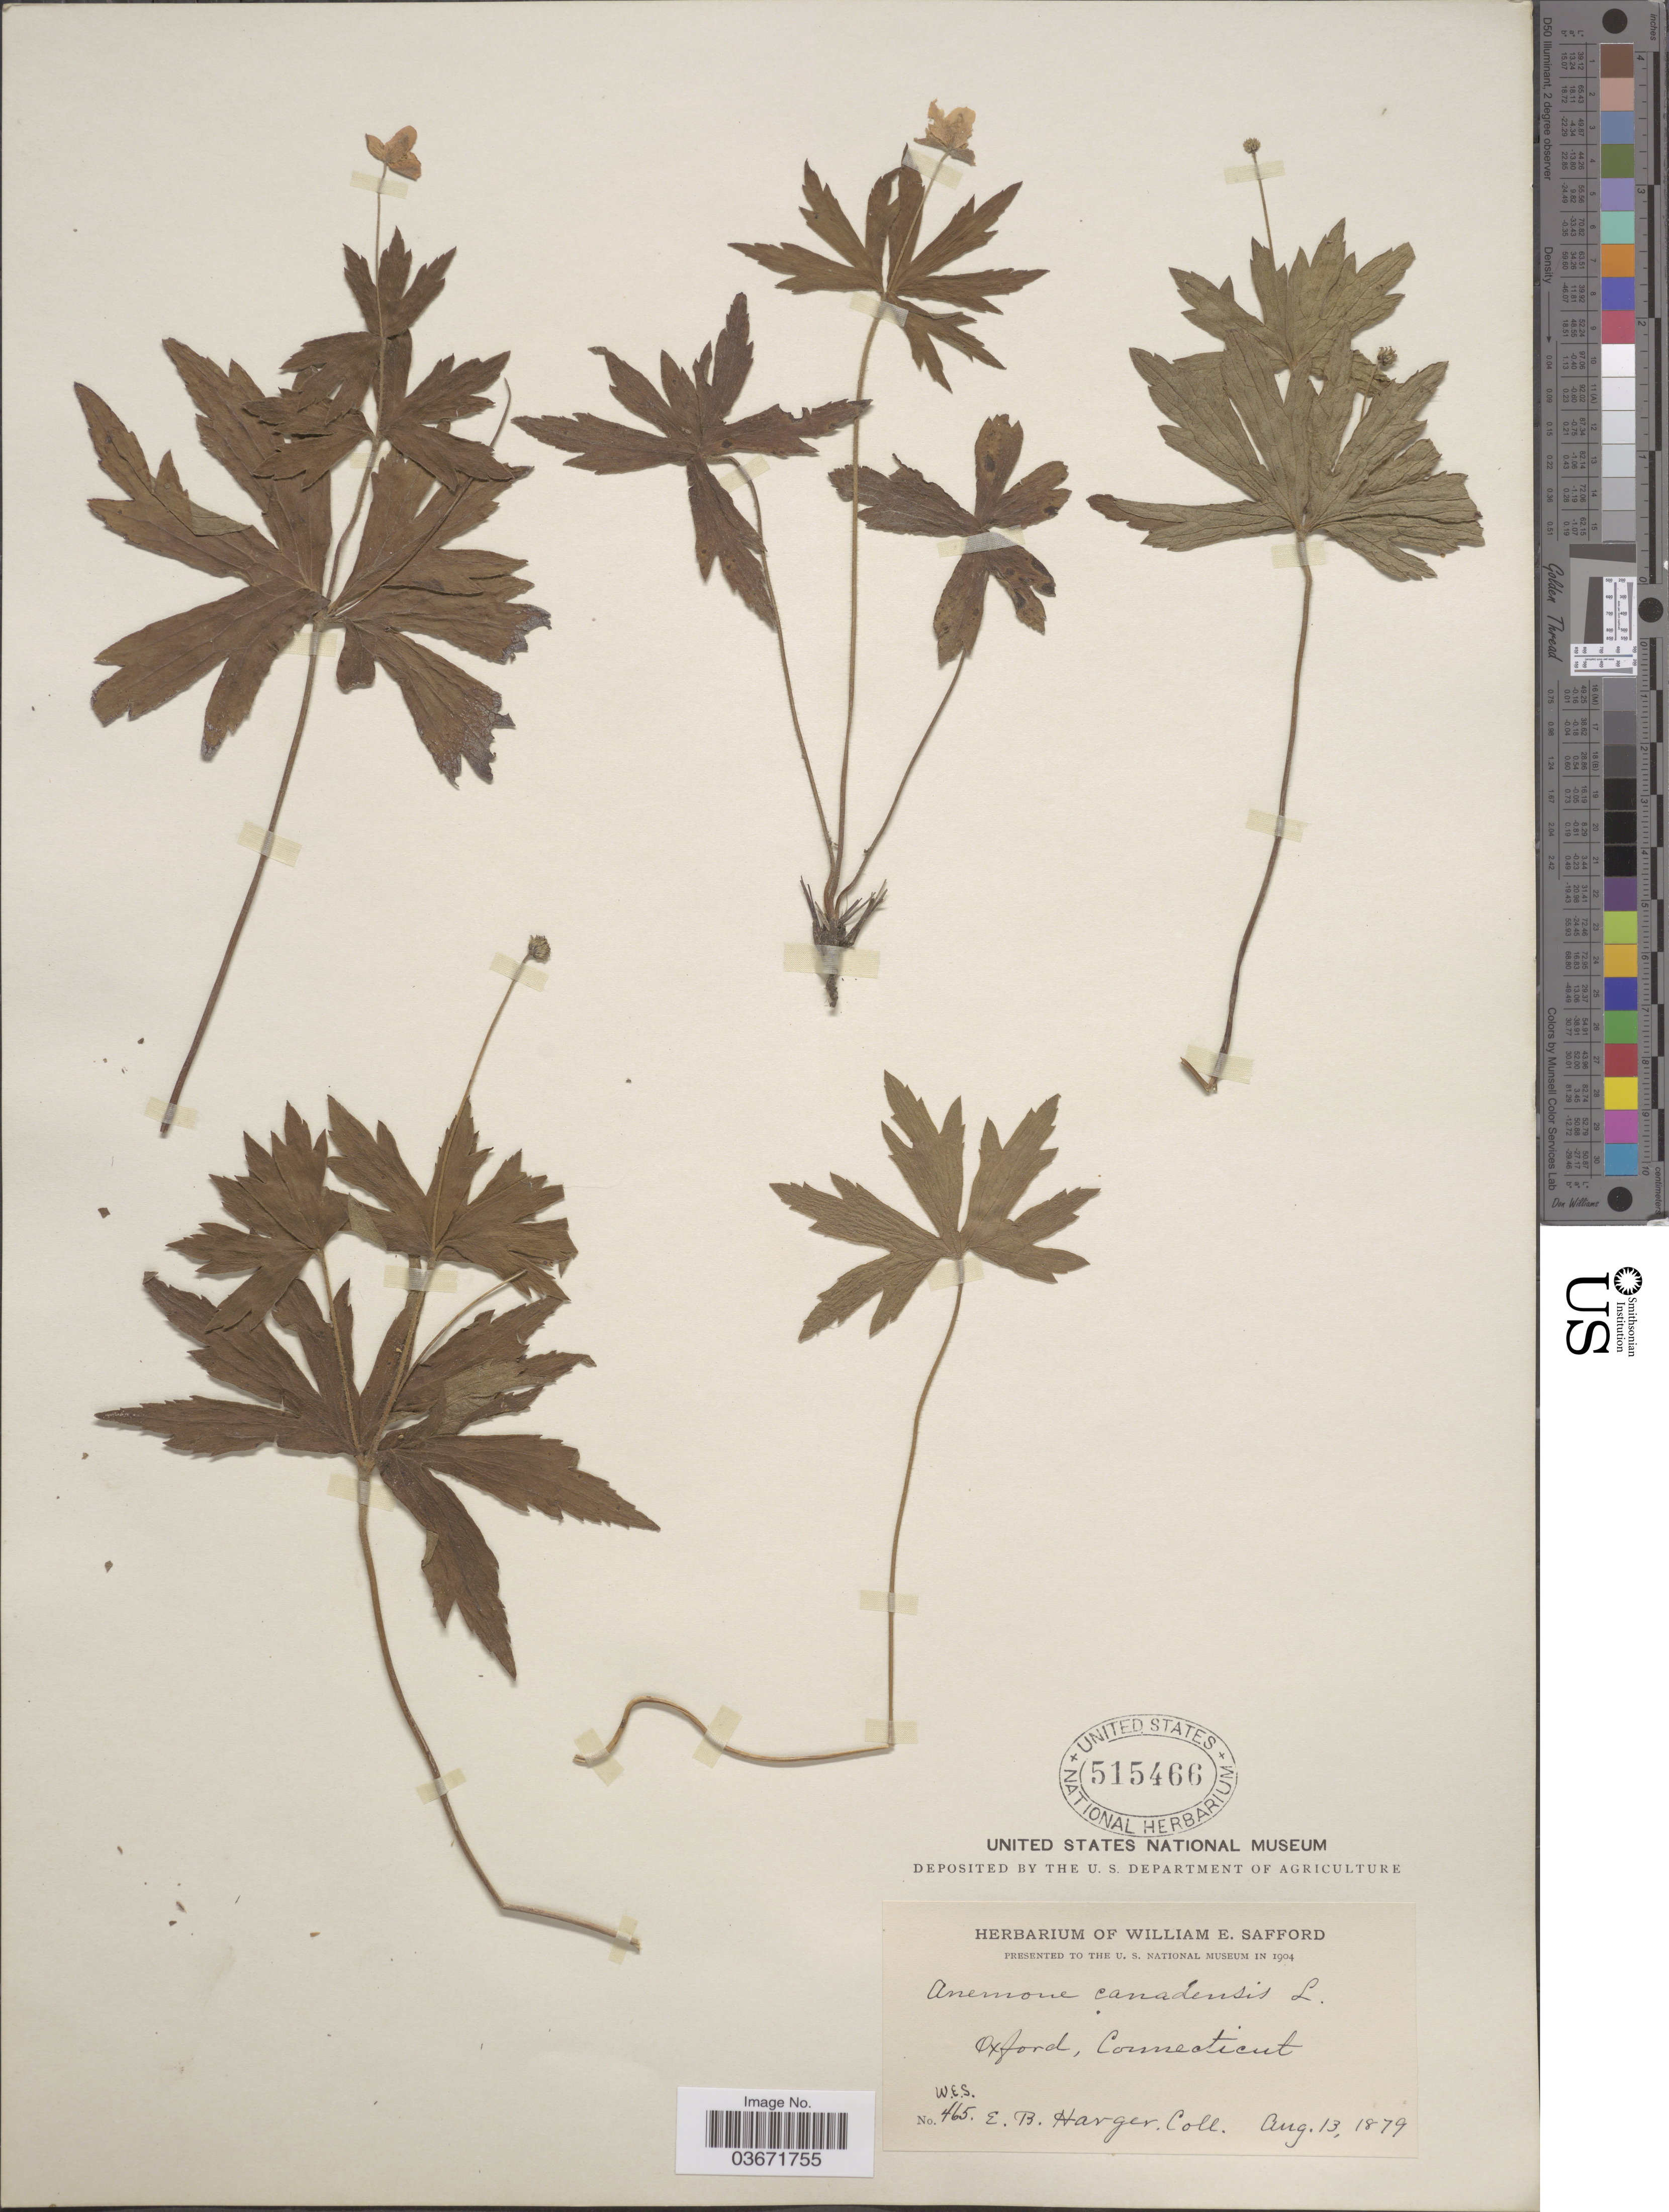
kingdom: Plantae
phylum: Tracheophyta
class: Magnoliopsida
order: Ranunculales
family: Ranunculaceae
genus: Anemone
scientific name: Anemone canadensis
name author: L.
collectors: E. B. Harger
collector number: W.E.S.465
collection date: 1879-08-13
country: United States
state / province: Connecticut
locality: Oxford.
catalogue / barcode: US 515466